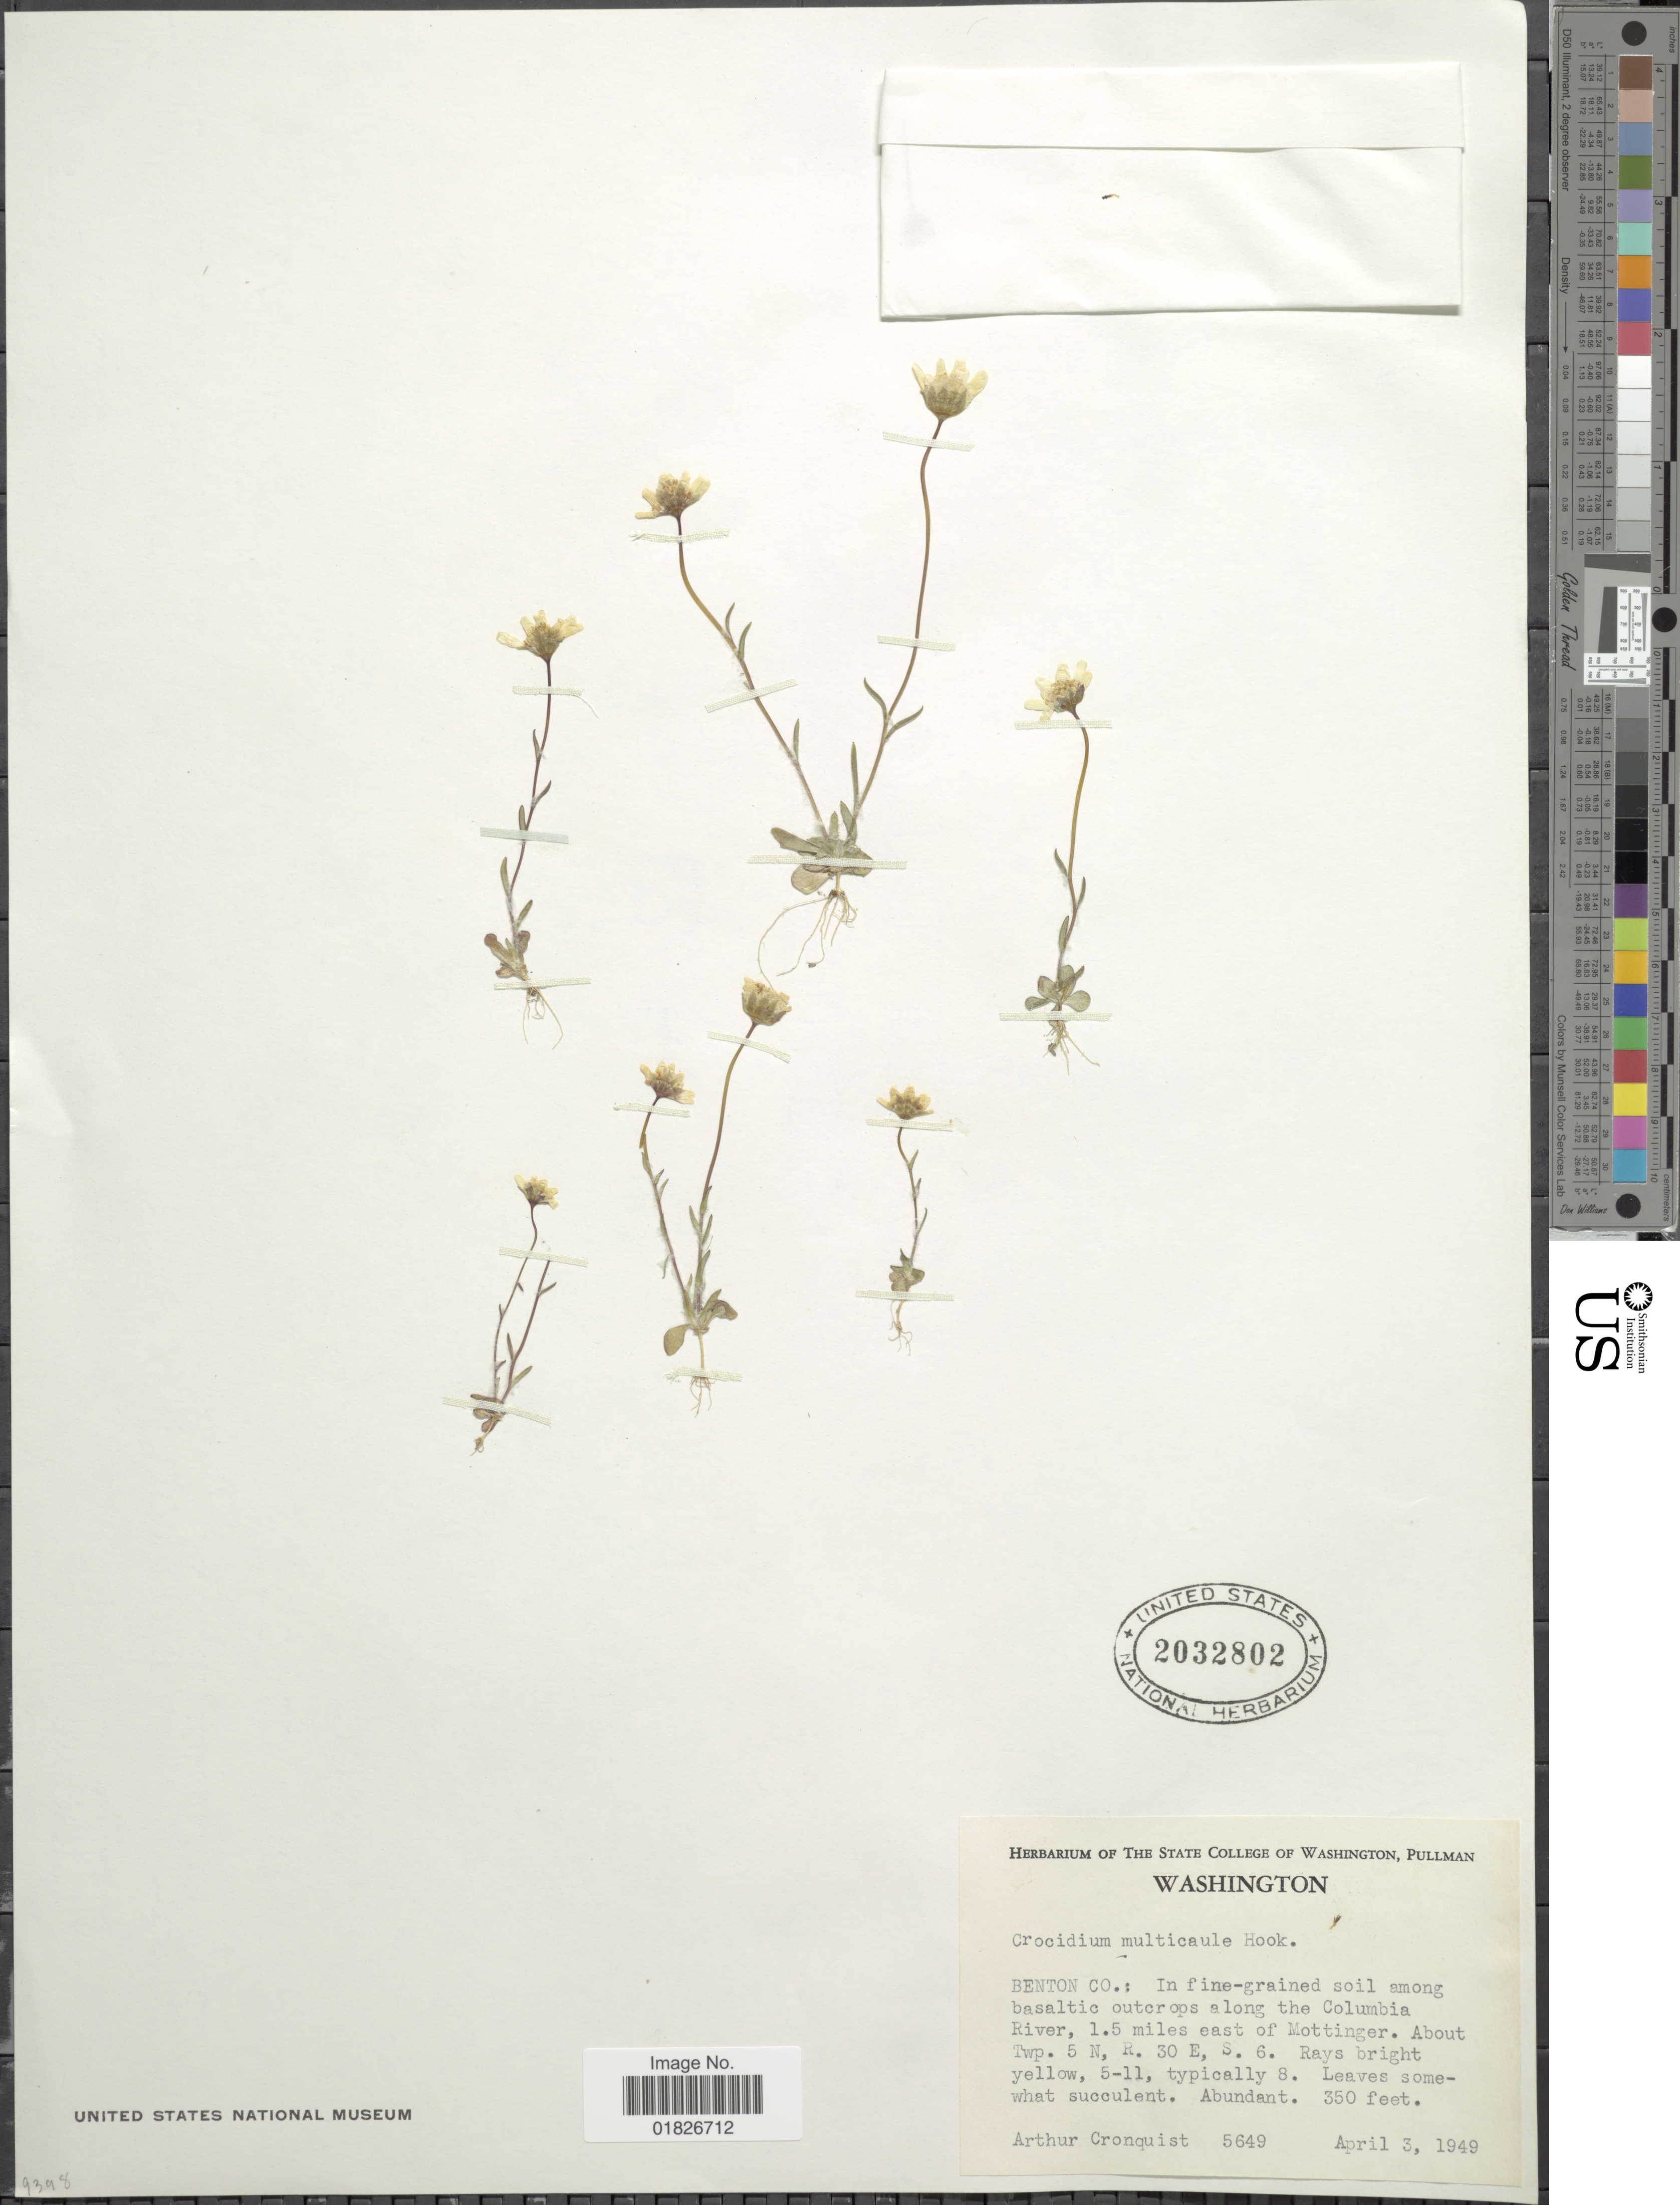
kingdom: Plantae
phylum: Tracheophyta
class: Magnoliopsida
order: Asterales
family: Asteraceae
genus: Crocidium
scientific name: Crocidium multicaule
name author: Hook.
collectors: A. J. Cronquist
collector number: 5649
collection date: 1949-04-03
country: United States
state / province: Washington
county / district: Benton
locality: Benton Co., along the Columbia River, 1.5 miles east of Mottinger, about Twp. 5N, R30E, S6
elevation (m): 107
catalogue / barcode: US 2032802